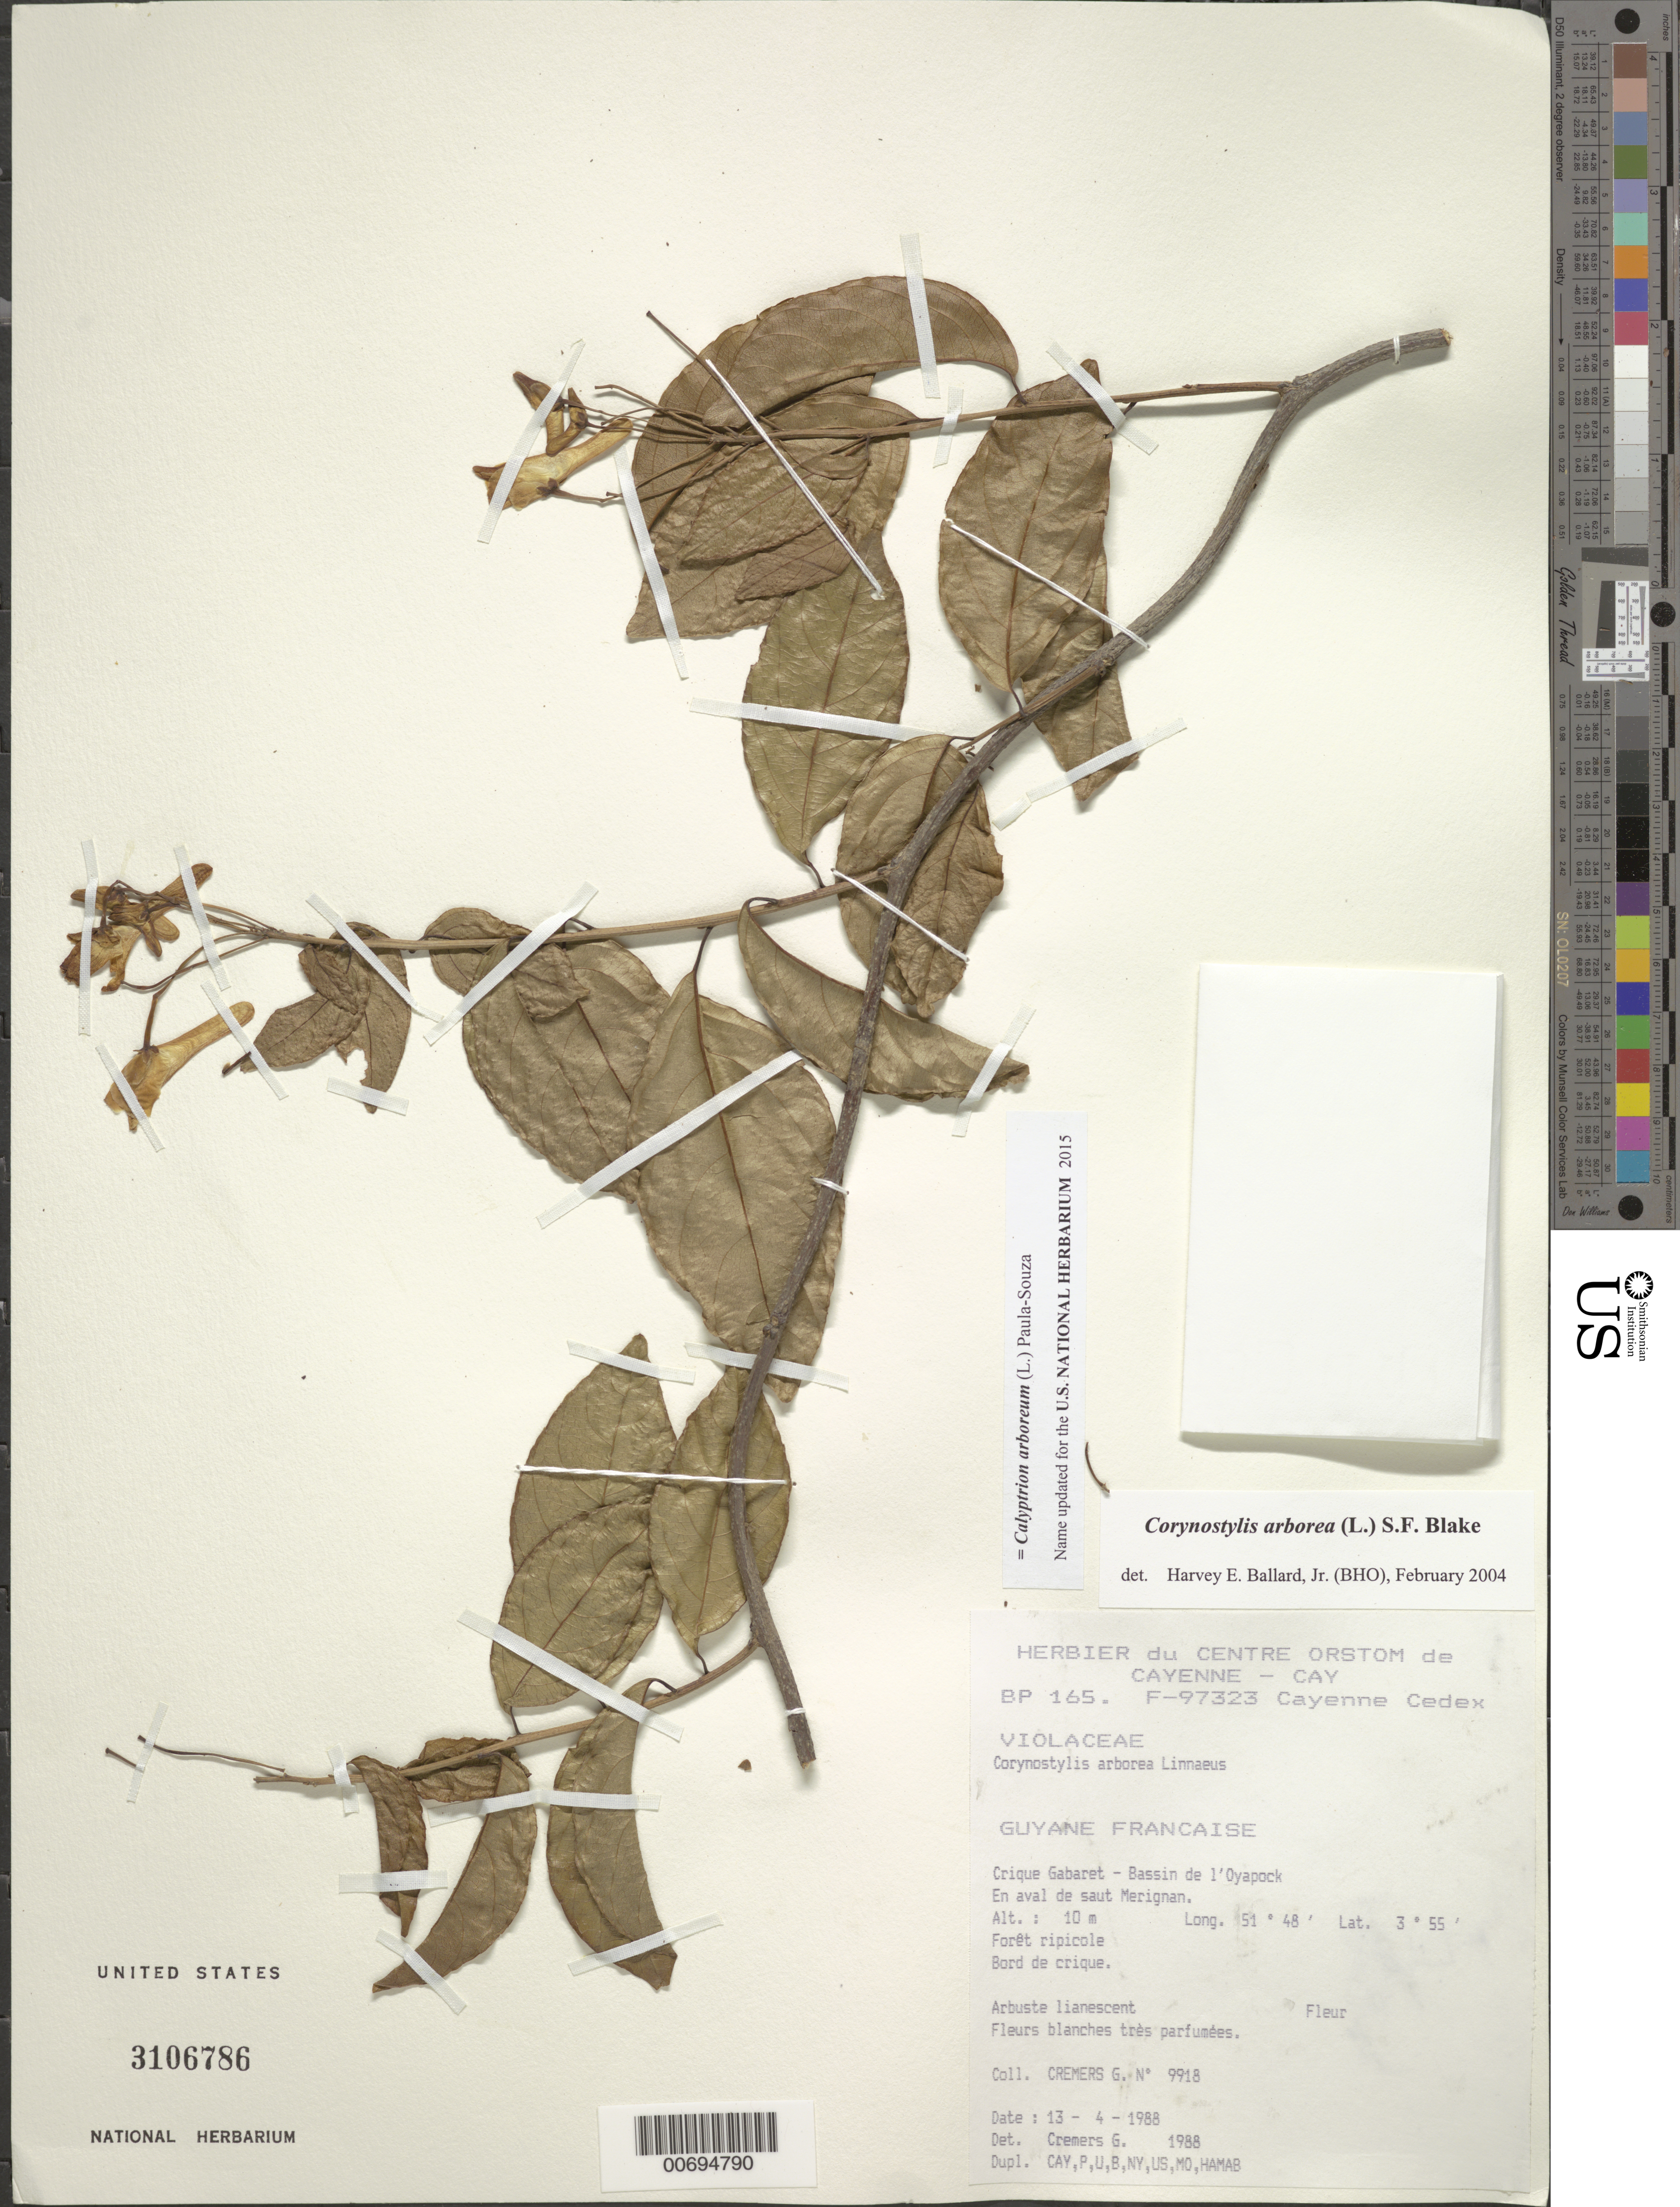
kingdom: Plantae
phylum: Tracheophyta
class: Magnoliopsida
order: Malpighiales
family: Violaceae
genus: Calyptrion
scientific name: Calyptrion arboreum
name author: (L.) Paula-Souza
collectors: G. Cremers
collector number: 9918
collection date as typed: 13-Apr-88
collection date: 1988-04-13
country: French Guiana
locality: Crique Gabaret, Bassin de l'Oyapock, Saut Mérignan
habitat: Riparian forest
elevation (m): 10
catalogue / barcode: US 3106786